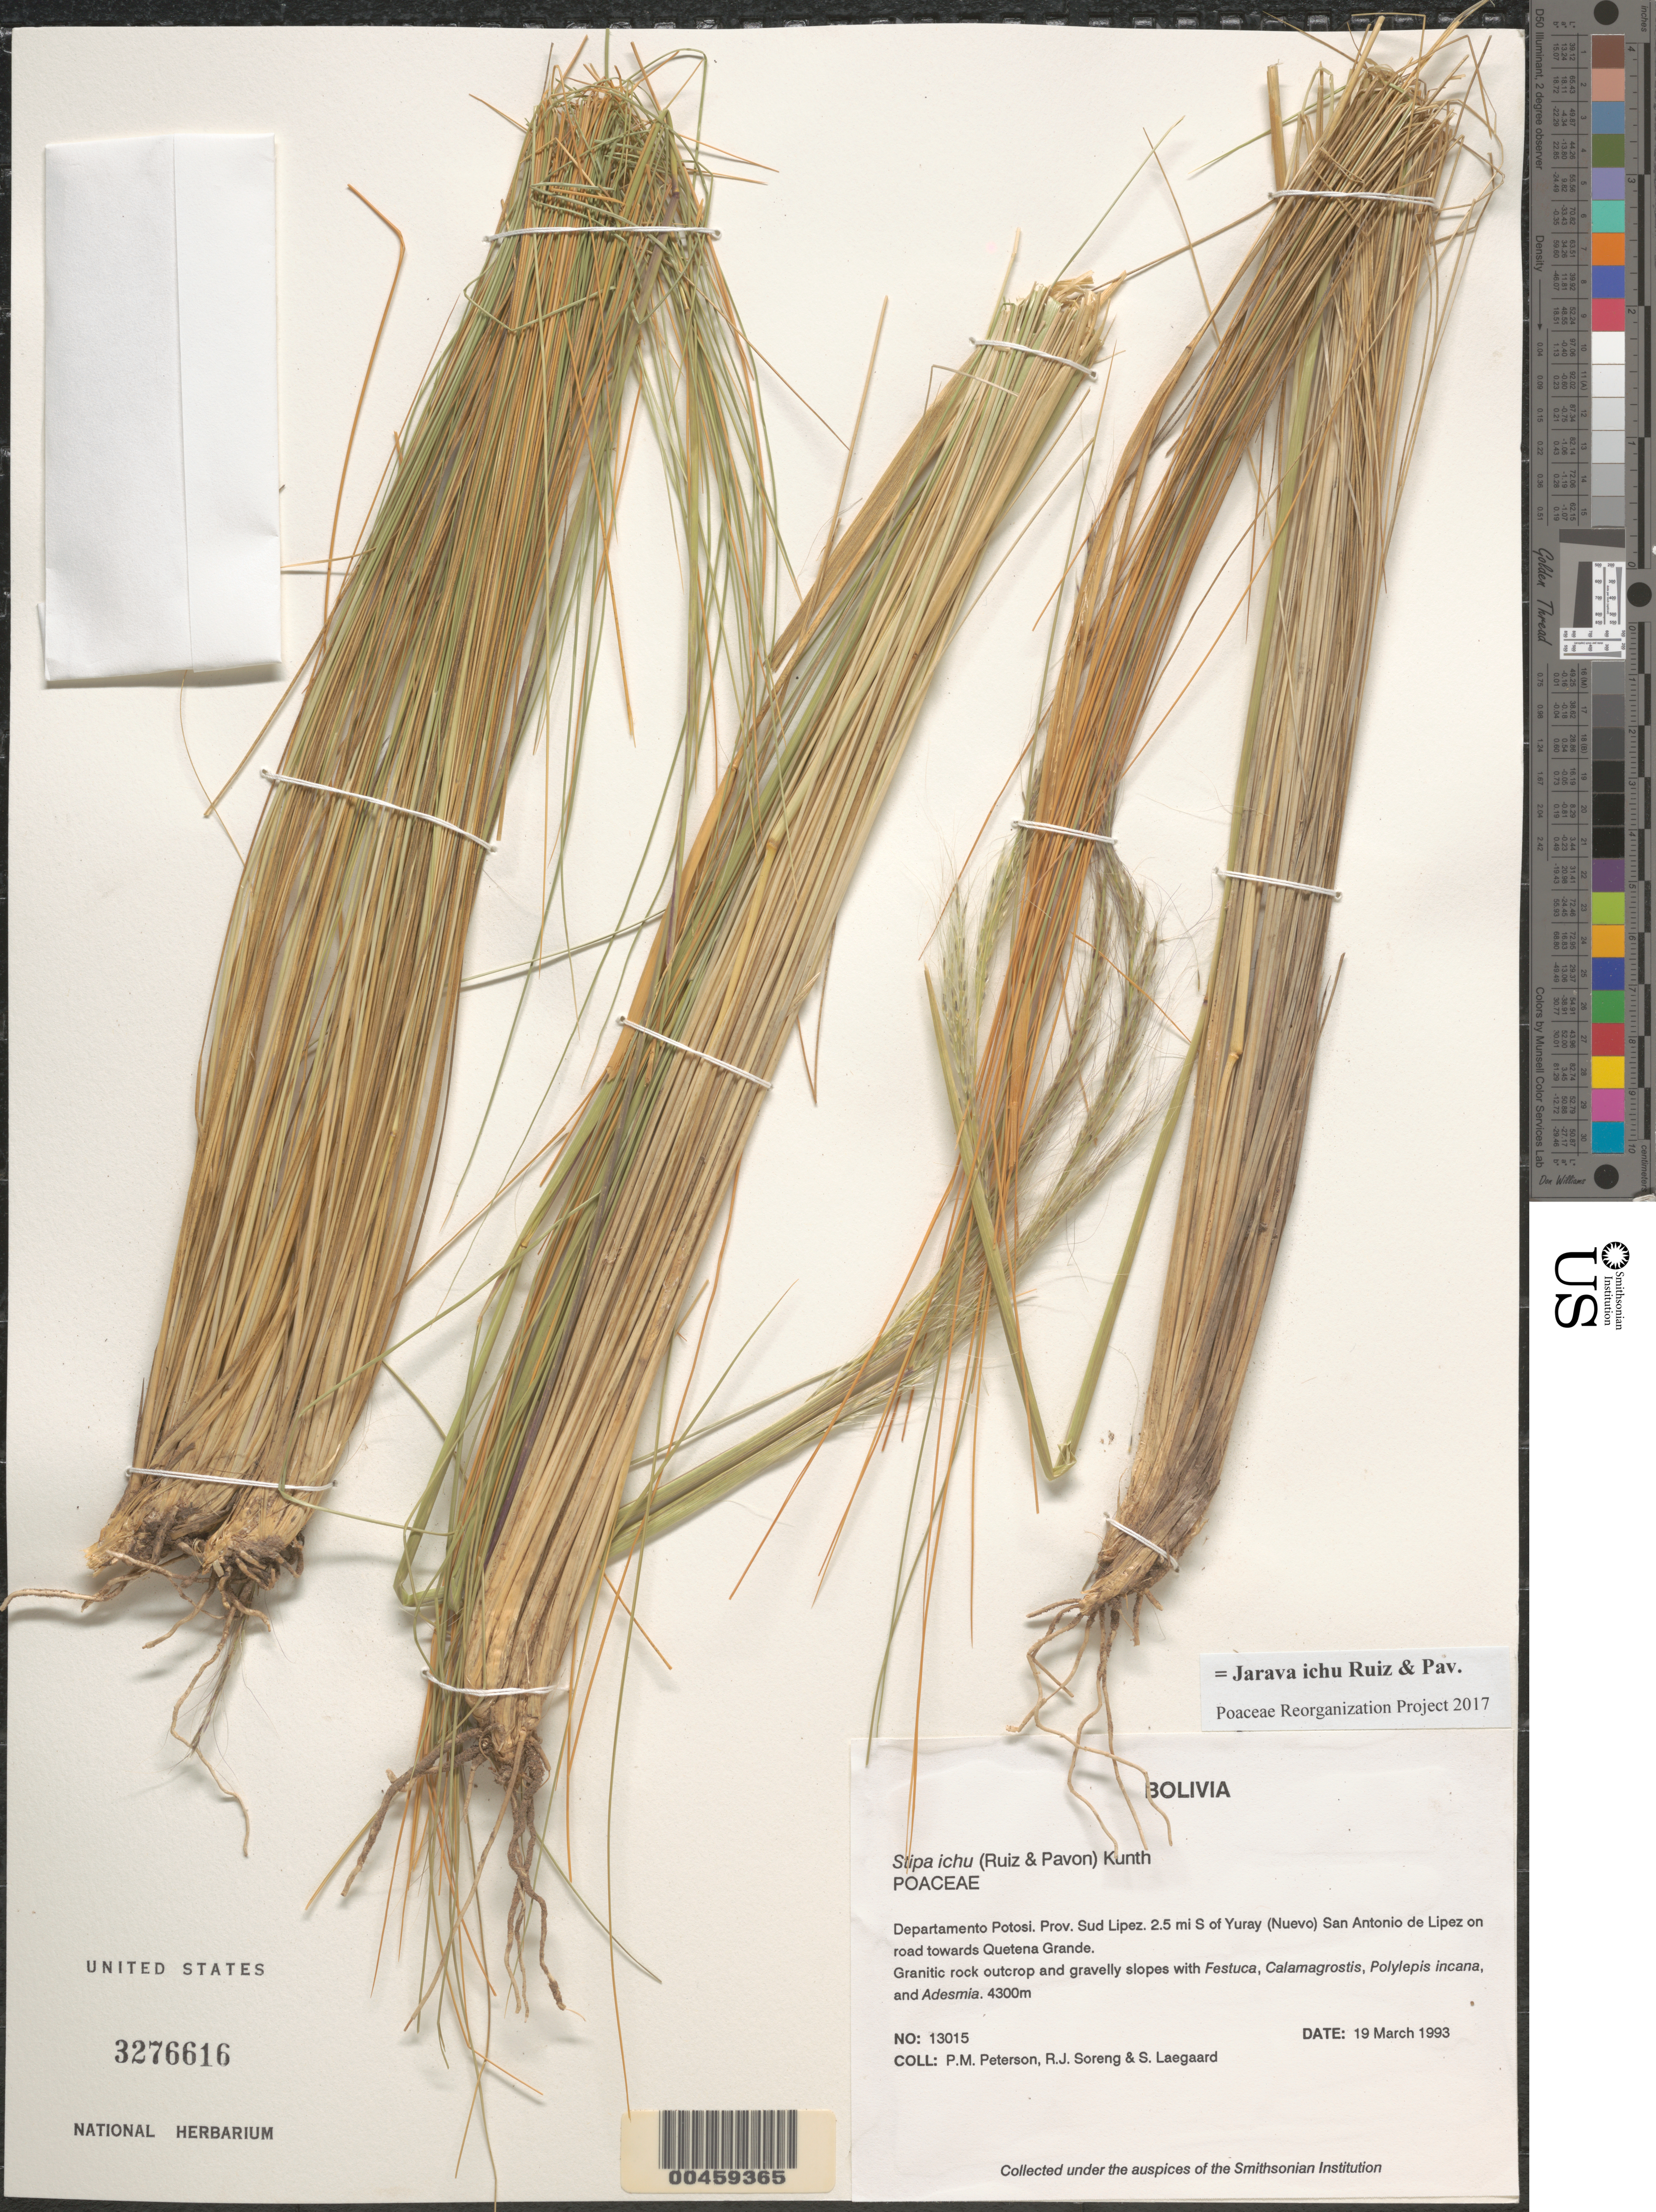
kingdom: Plantae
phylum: Tracheophyta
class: Liliopsida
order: Poales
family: Poaceae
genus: Jarava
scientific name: Jarava ichu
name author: Ruiz & Pav.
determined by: Poaceae Reorganization Project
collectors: P. M. Peterson, R. J. Soreng & S. Lægaard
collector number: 13015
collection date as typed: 19 Mar 1993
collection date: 1993-03-19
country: Bolivia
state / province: Potosí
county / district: Sud Lípez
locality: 2.5 mi S of Yuray (Nuevo) San Antonia de Lipez on road towards Quentena Grande.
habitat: Granitic rock outcrop and gravelly slopes with Festuca, Calamagrostis, Polylepis incana, and Adesmia.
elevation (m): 4300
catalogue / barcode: US 3276616